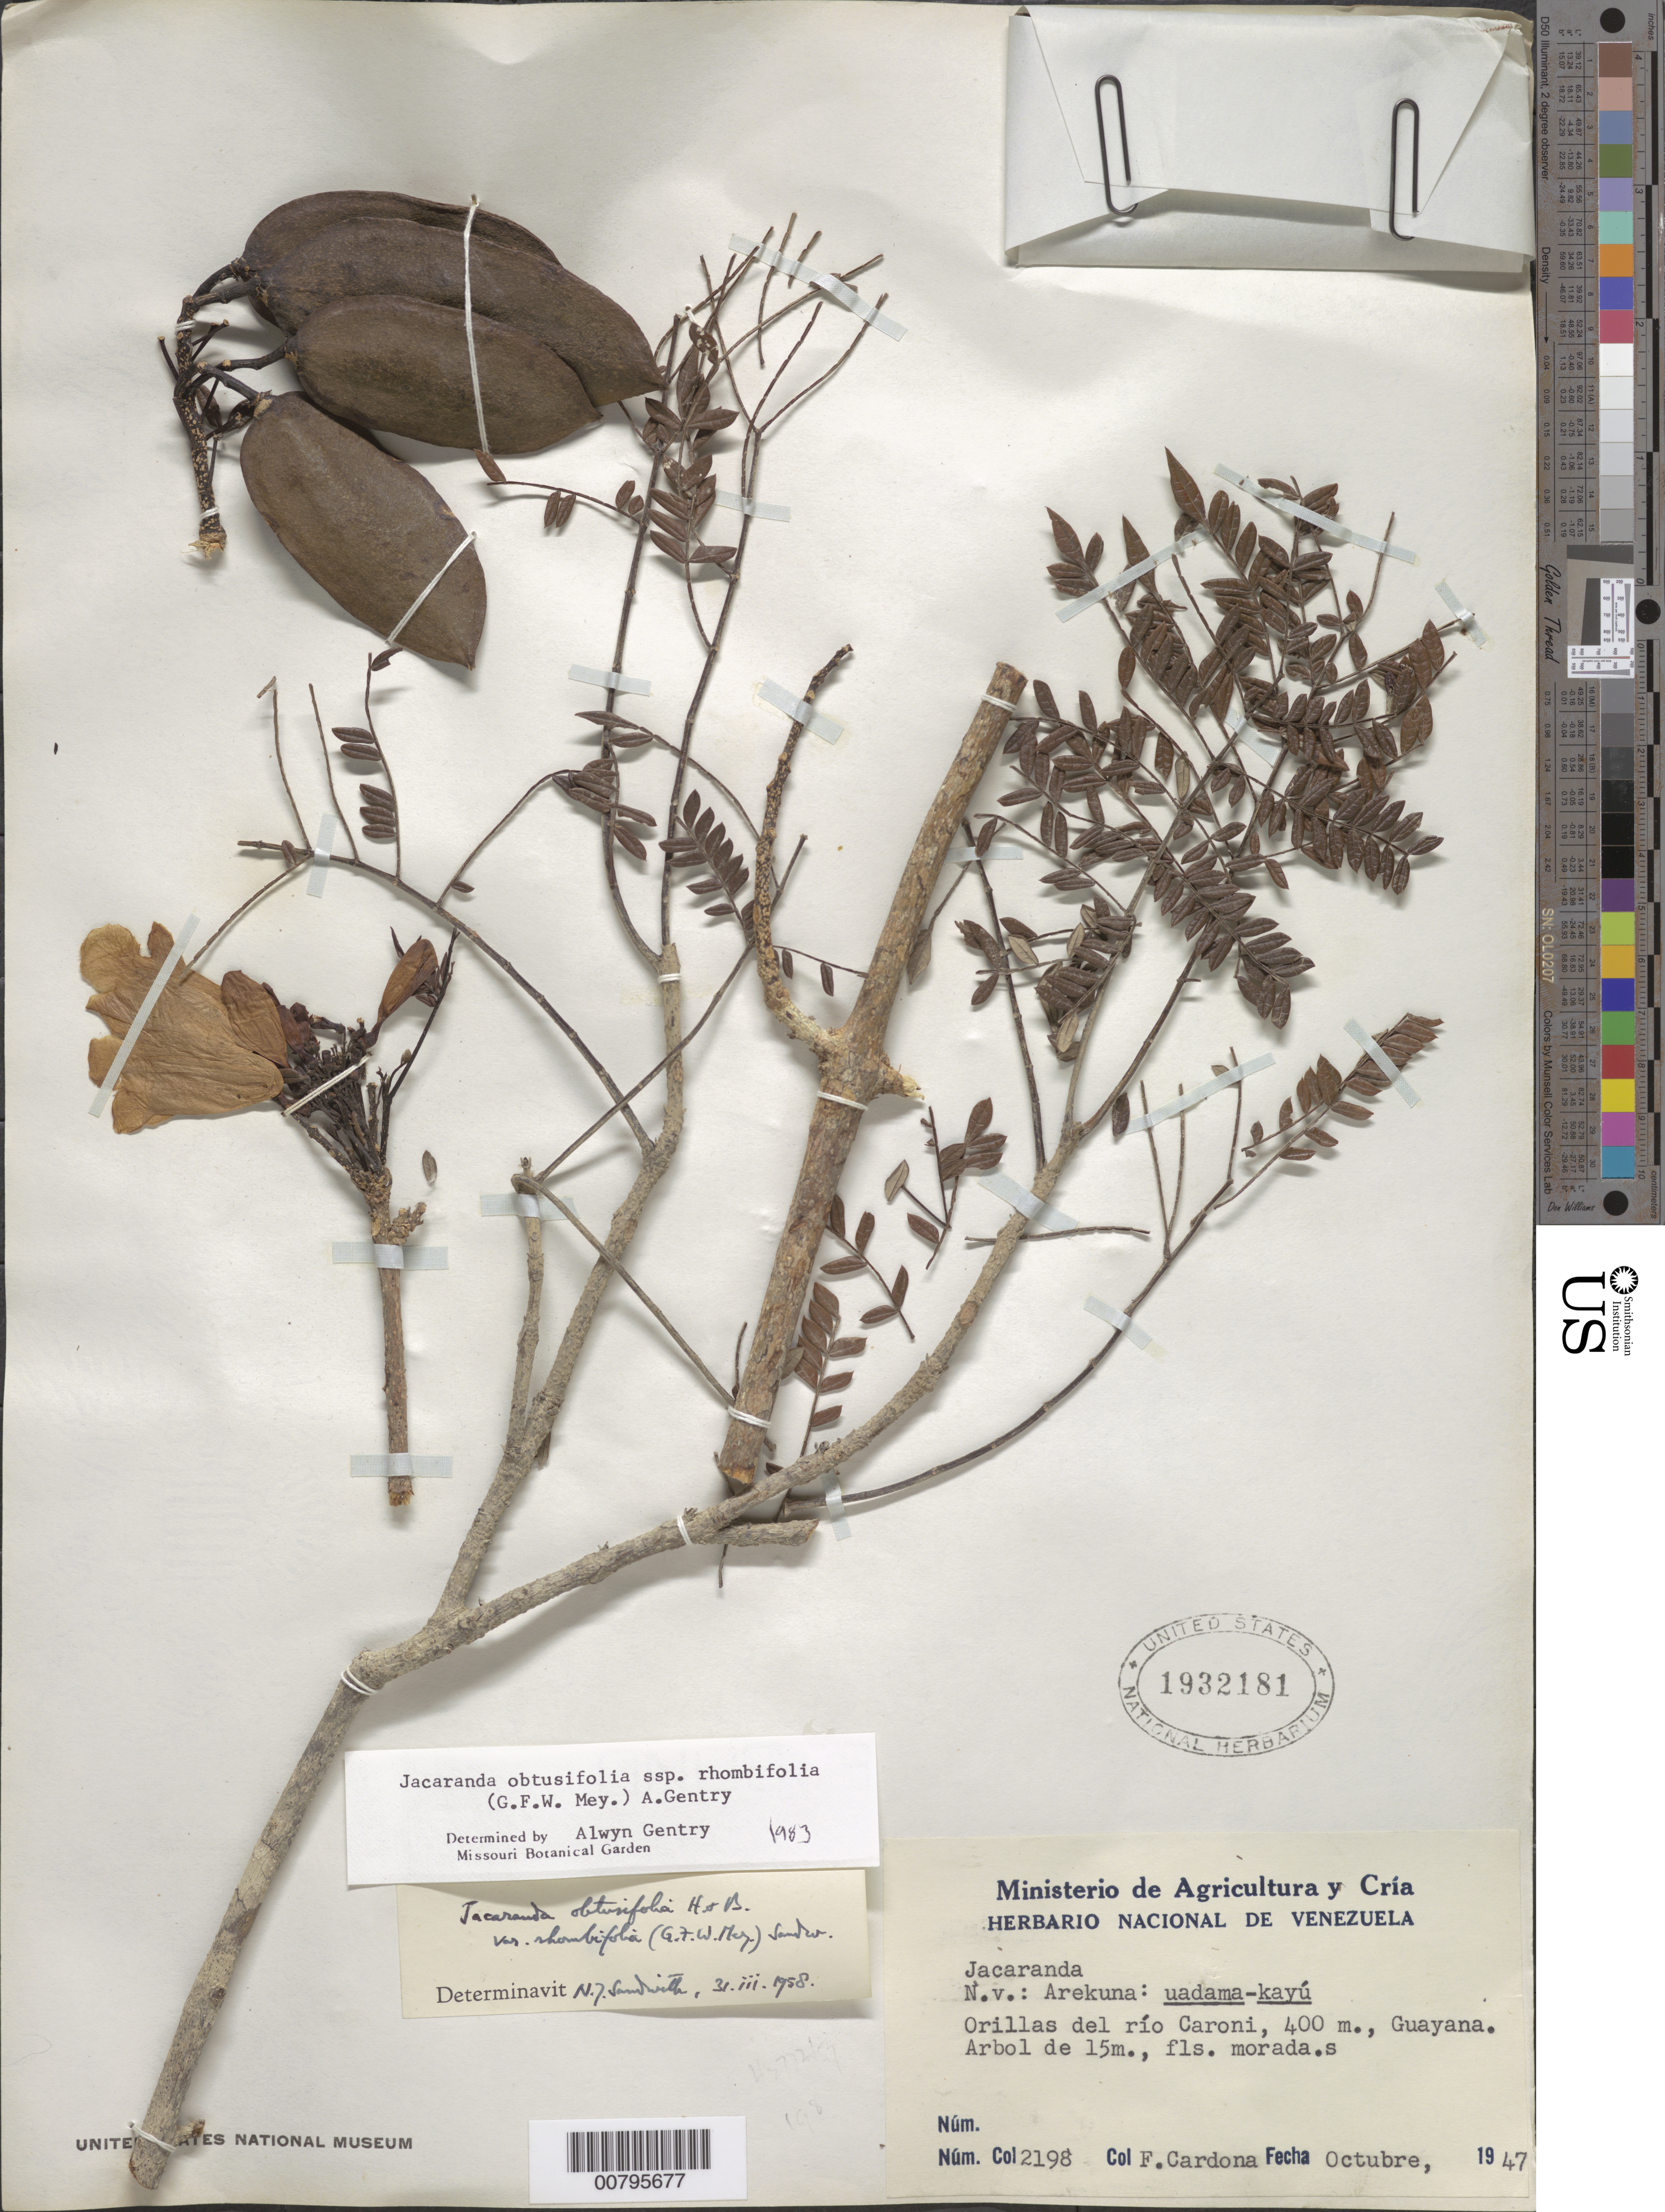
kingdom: Plantae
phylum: Tracheophyta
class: Magnoliopsida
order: Lamiales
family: Bignoniaceae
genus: Jacaranda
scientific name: Jacaranda obtusifolia subsp. rhombifolia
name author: (G. Mey.) A.H. Gentry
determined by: Gentry, A. H.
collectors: F. Cardona Puig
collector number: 2198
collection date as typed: Oct-47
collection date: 1947-10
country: Venezuela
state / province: Bolívar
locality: Río Caroní, Guayana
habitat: Orillas del rio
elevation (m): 400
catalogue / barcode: US 1932181